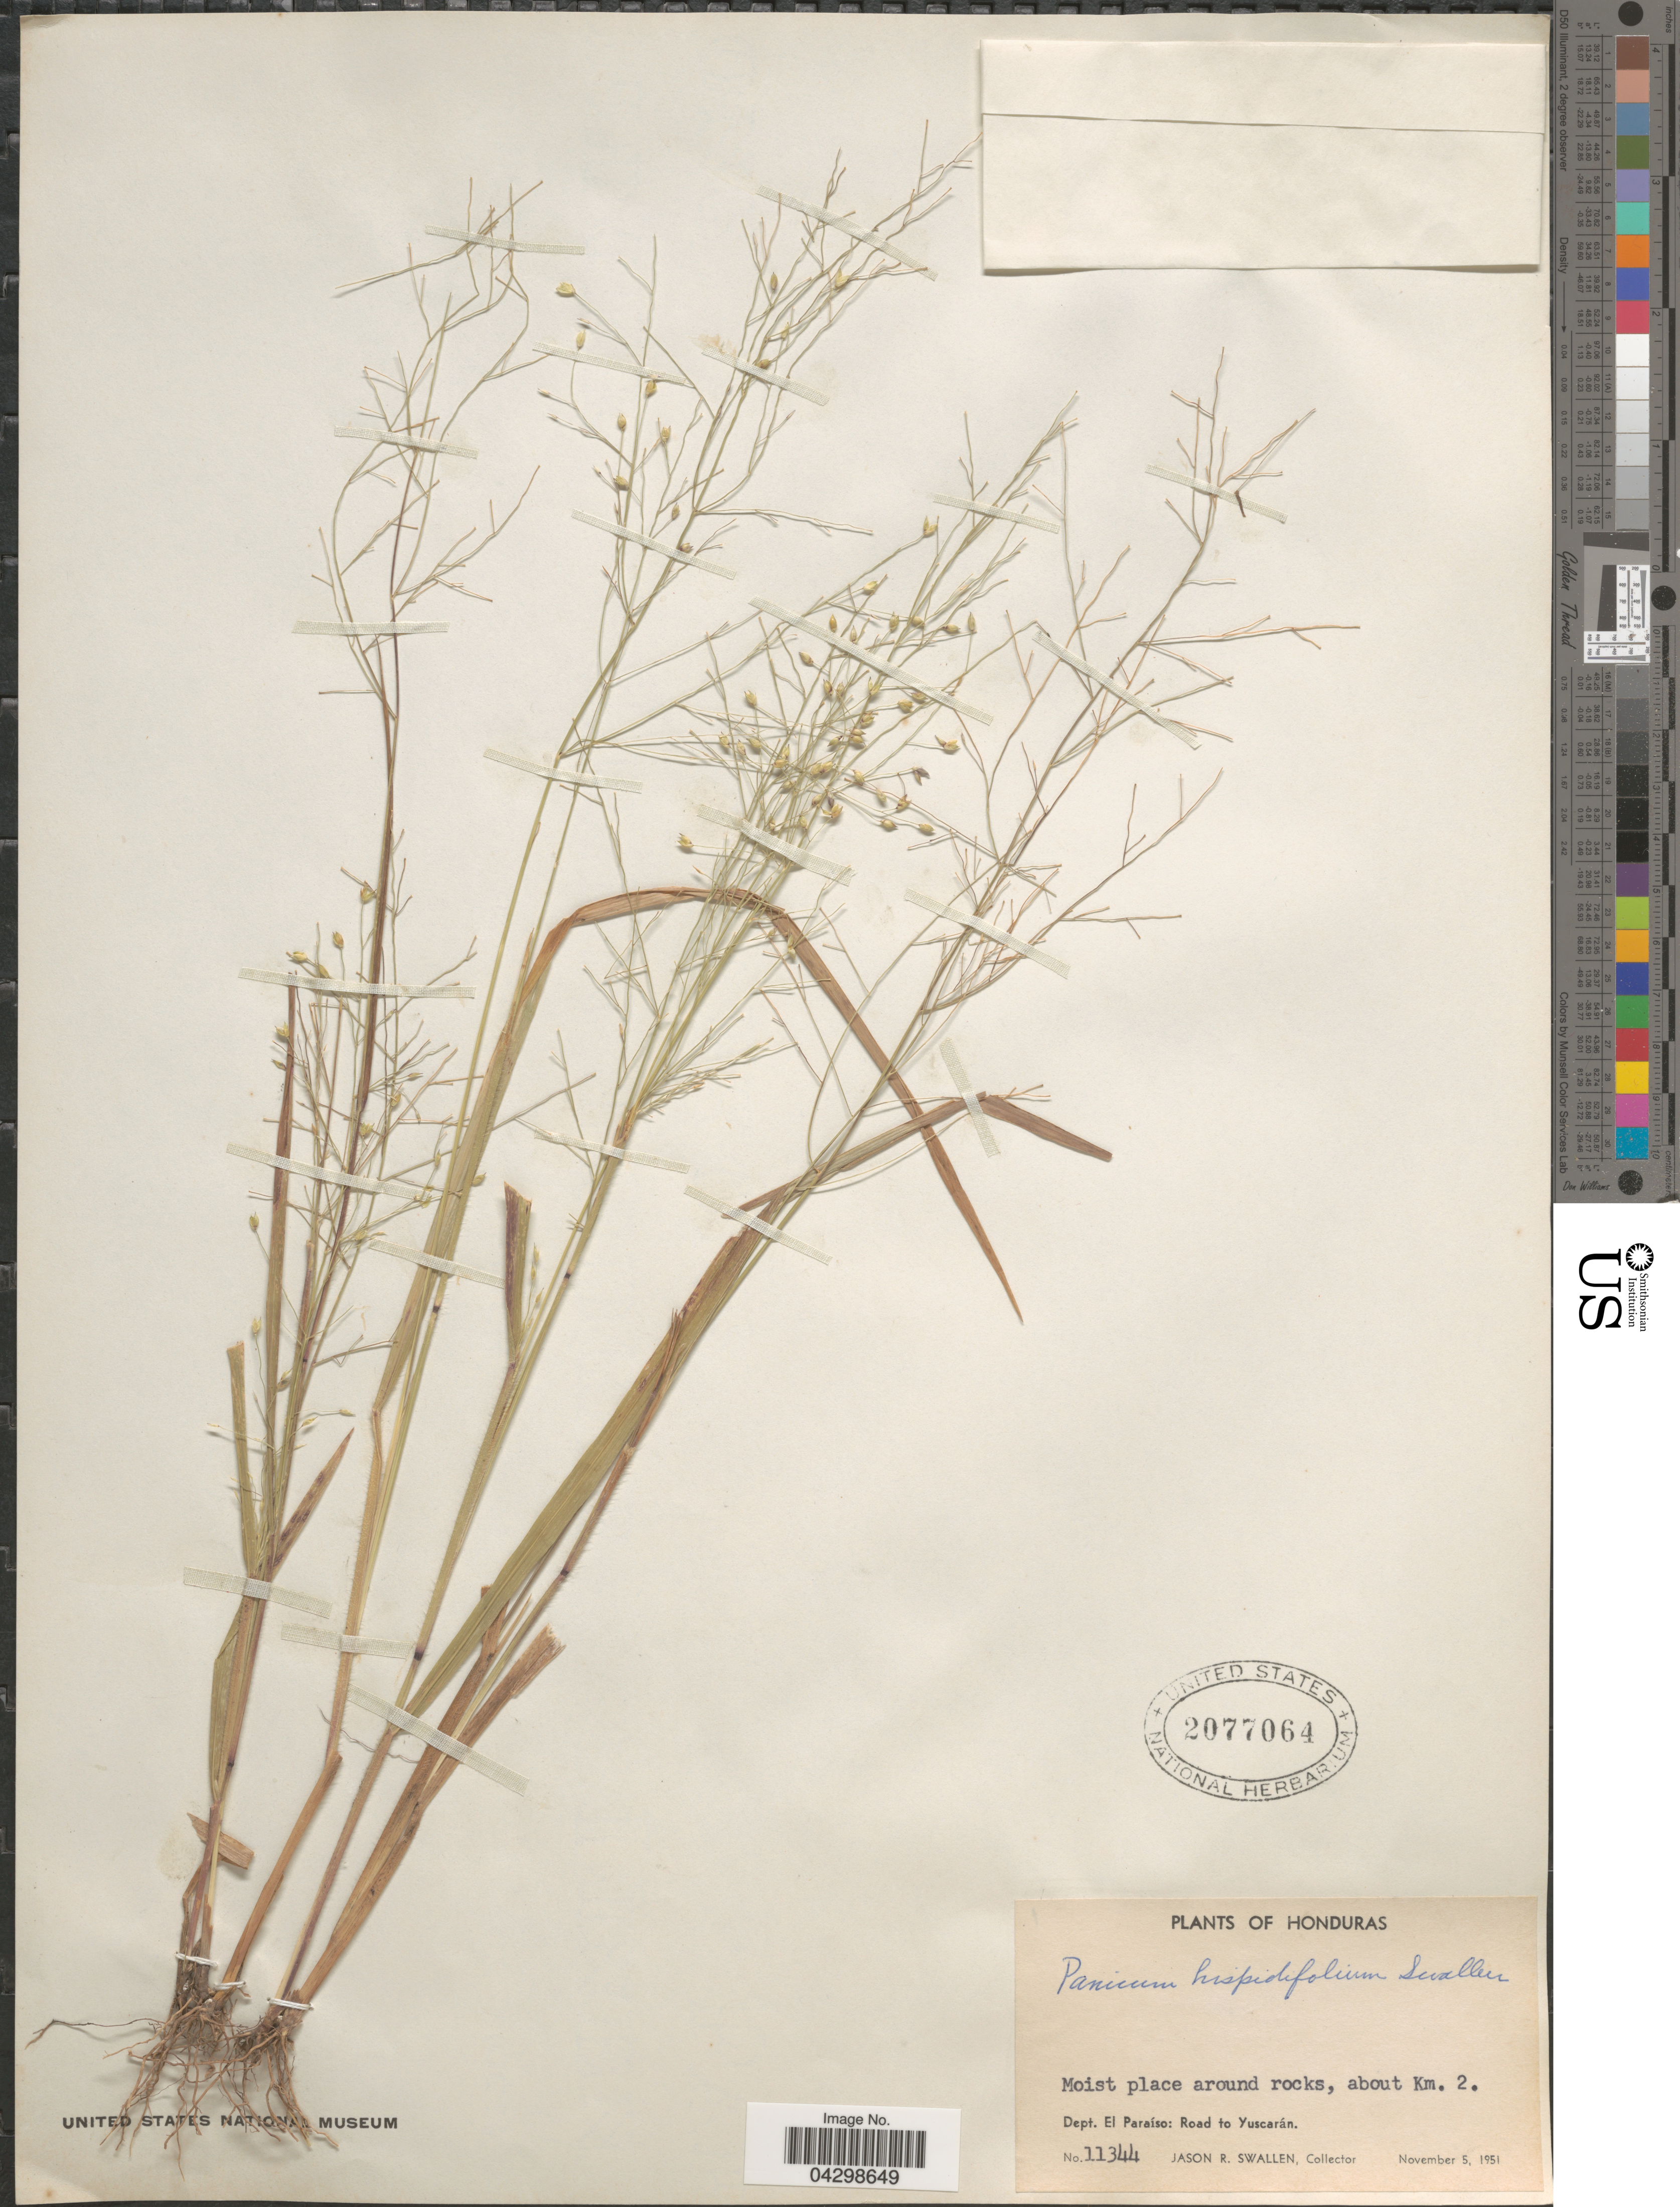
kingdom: Plantae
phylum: Tracheophyta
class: Liliopsida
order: Poales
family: Poaceae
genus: Panicum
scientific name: Panicum hispidifolium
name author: Swallen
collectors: J. R. Swallen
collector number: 11344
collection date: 1951-11-05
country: Honduras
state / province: El Paraiso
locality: Moist place around rocks, about Km. 2. Dept. El Paraíso: Road to Yuscarán.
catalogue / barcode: US 2077064